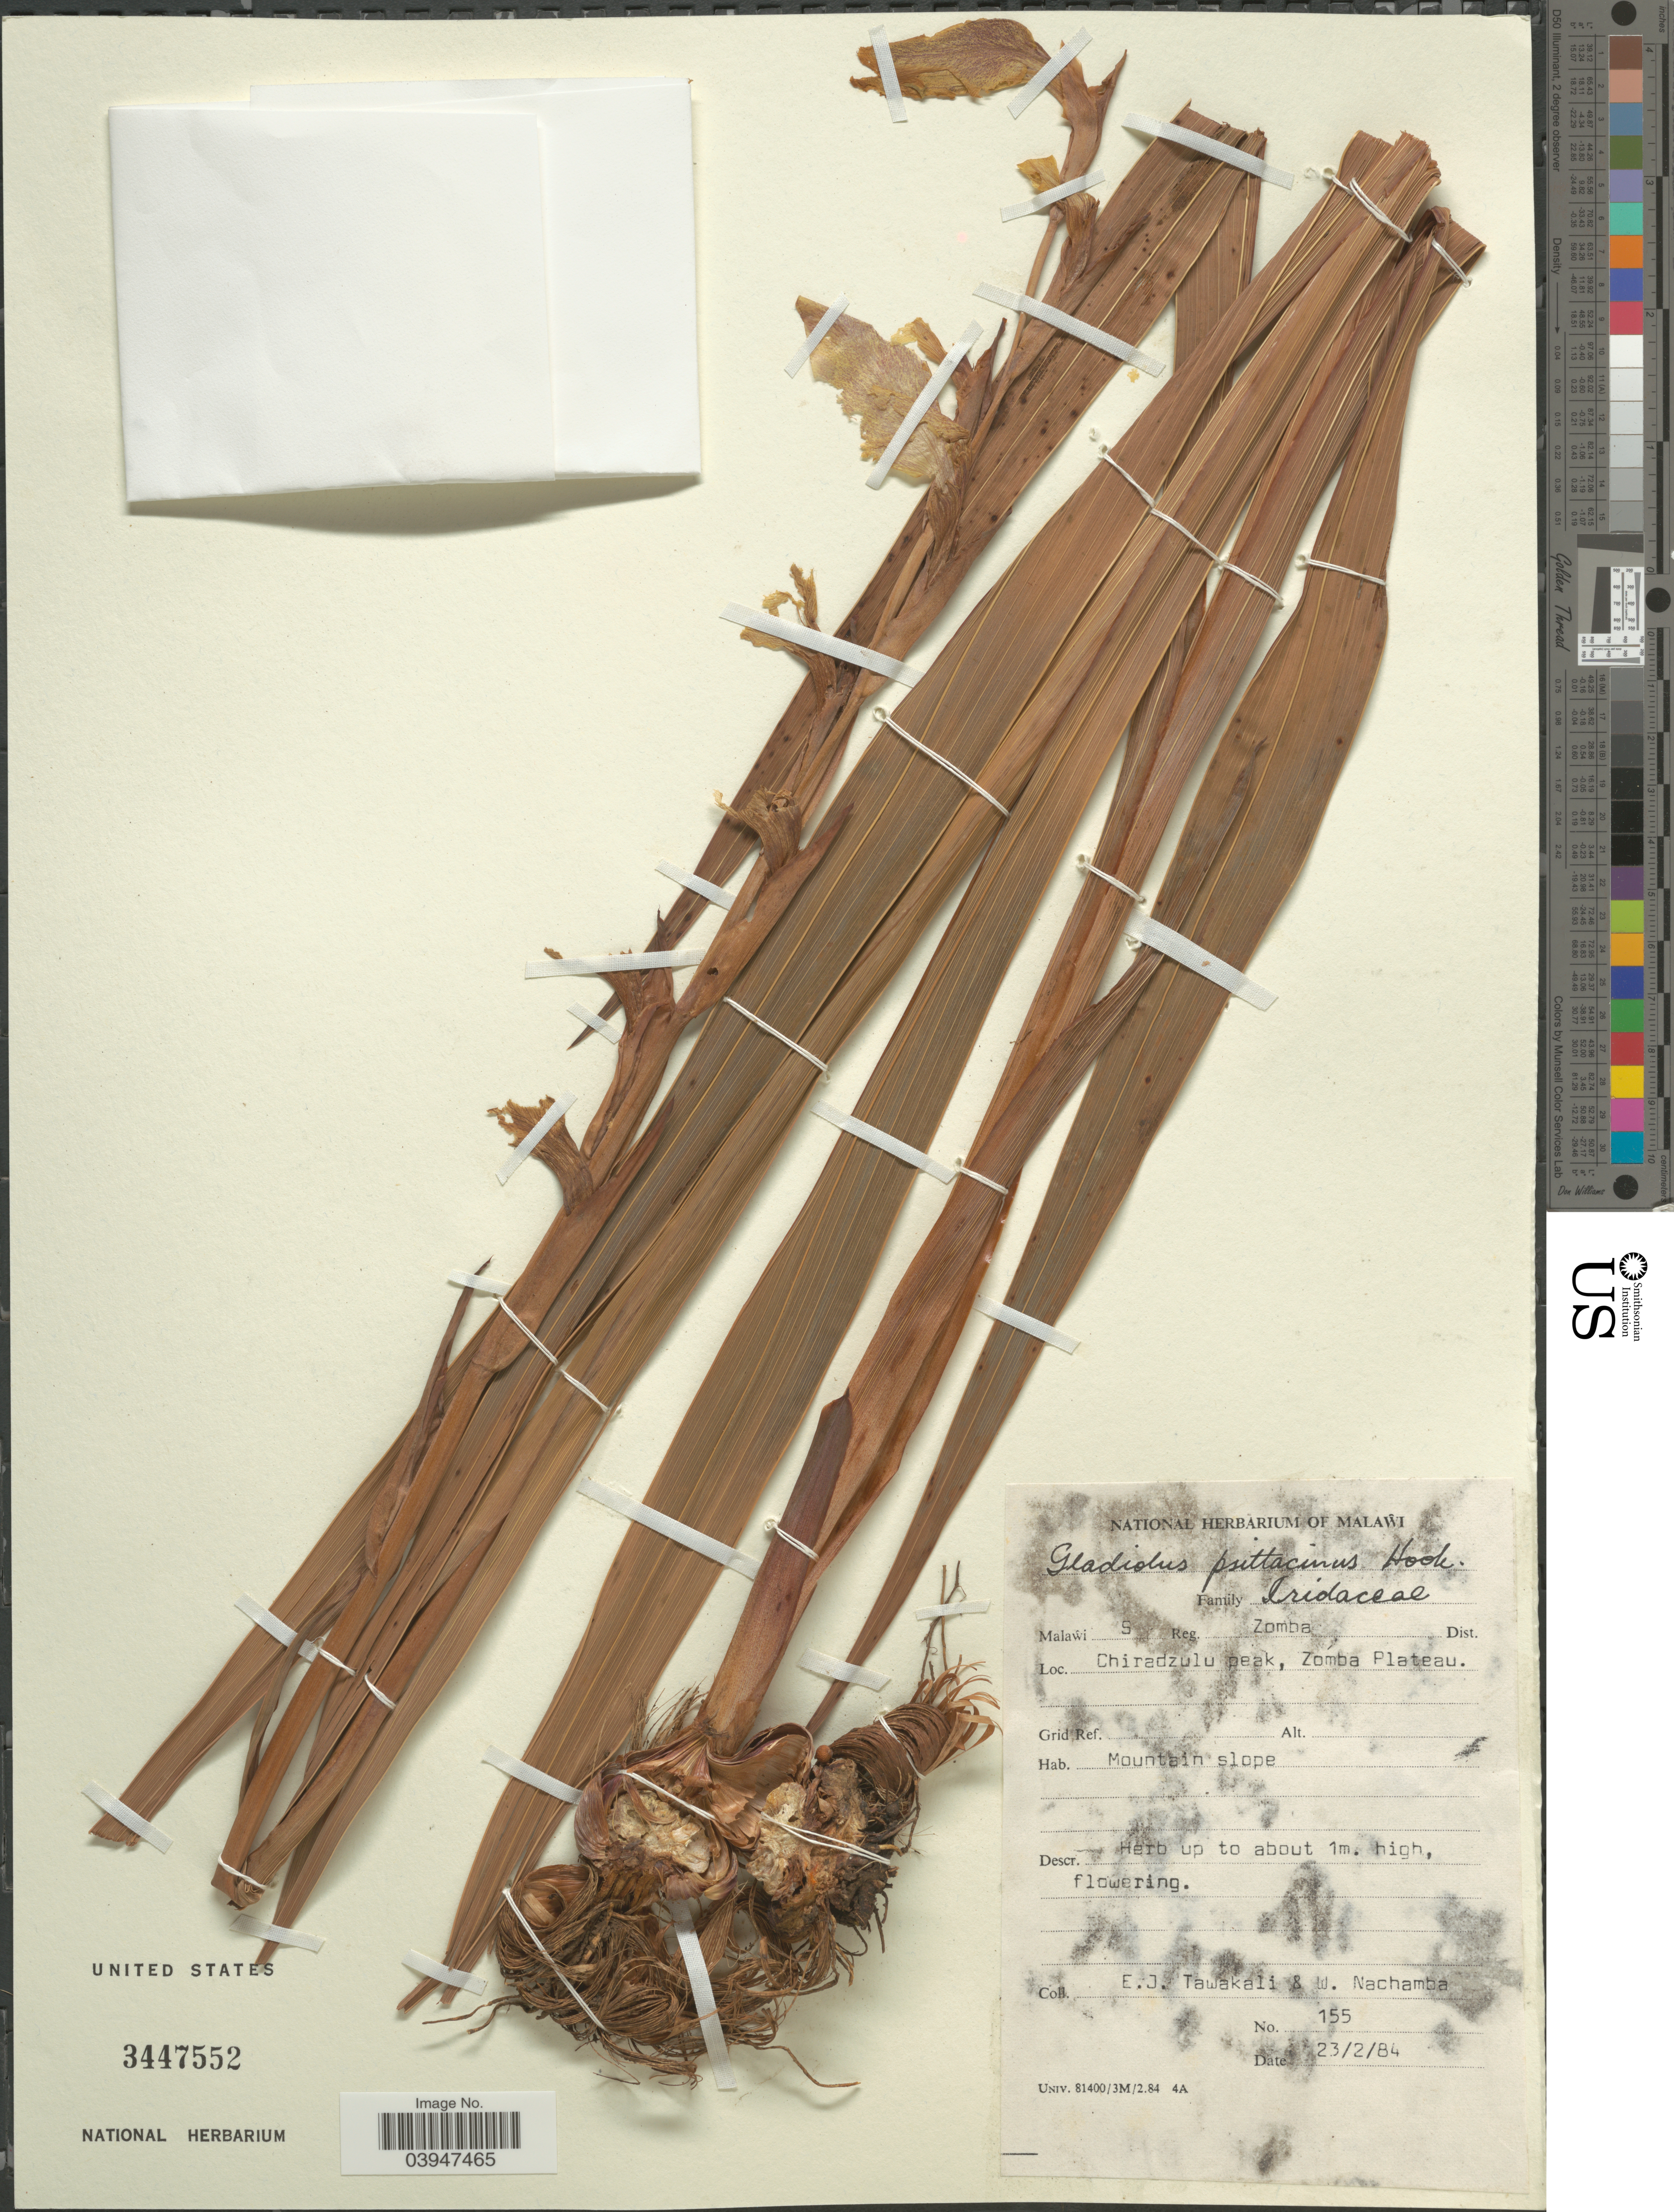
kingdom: Plantae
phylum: Tracheophyta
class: Liliopsida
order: Asparagales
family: Iridaceae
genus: Gladiolus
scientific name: Gladiolus psittacinus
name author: Hook.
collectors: E. Tawakali & W. Nachamba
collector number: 155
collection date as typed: Transcribed d/m/y: 23/2/84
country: Malawi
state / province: Southern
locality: Malawi S Reg. Zomba Dist. Chiradzulu peak, Zomba Plateau. Mountain slope.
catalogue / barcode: US 3447552